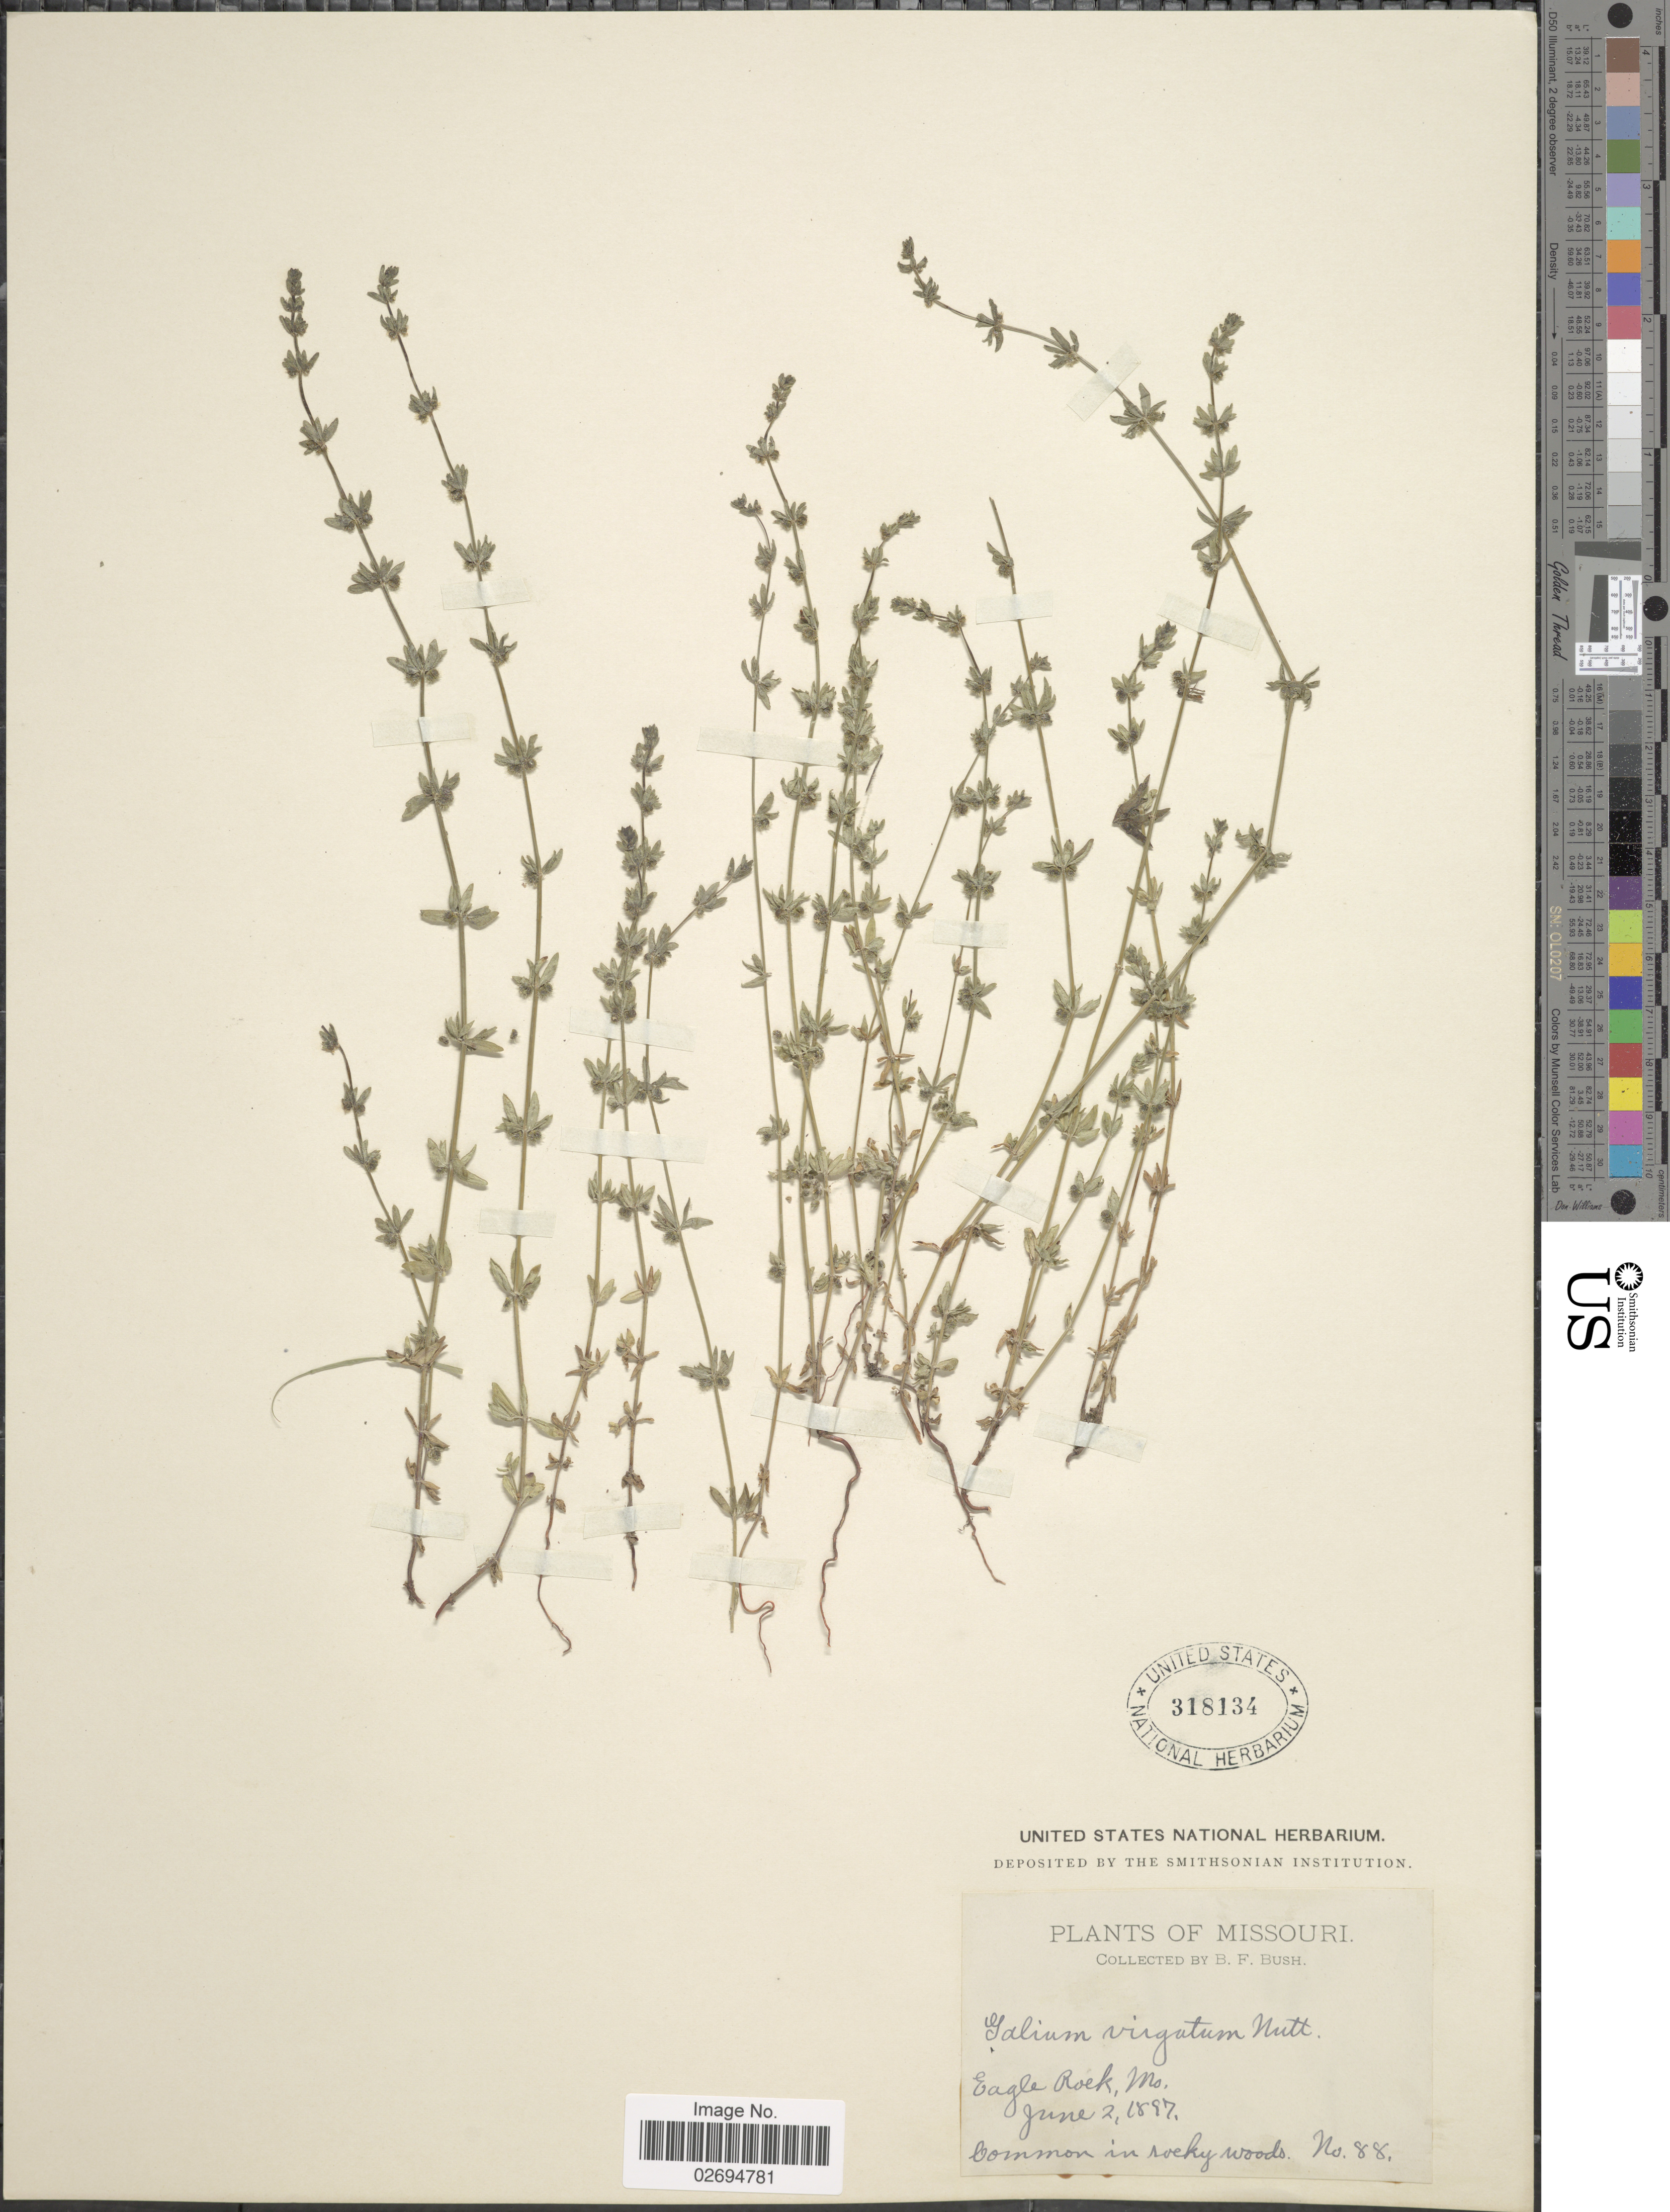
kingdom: Plantae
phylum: Tracheophyta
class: Magnoliopsida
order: Gentianales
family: Rubiaceae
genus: Galium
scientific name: Galium virgatum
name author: Nutt.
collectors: B. F. Bush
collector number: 88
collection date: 1897-06-02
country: United States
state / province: Missouri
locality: Eagle Rock, Common in rocky woods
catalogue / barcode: US 318134